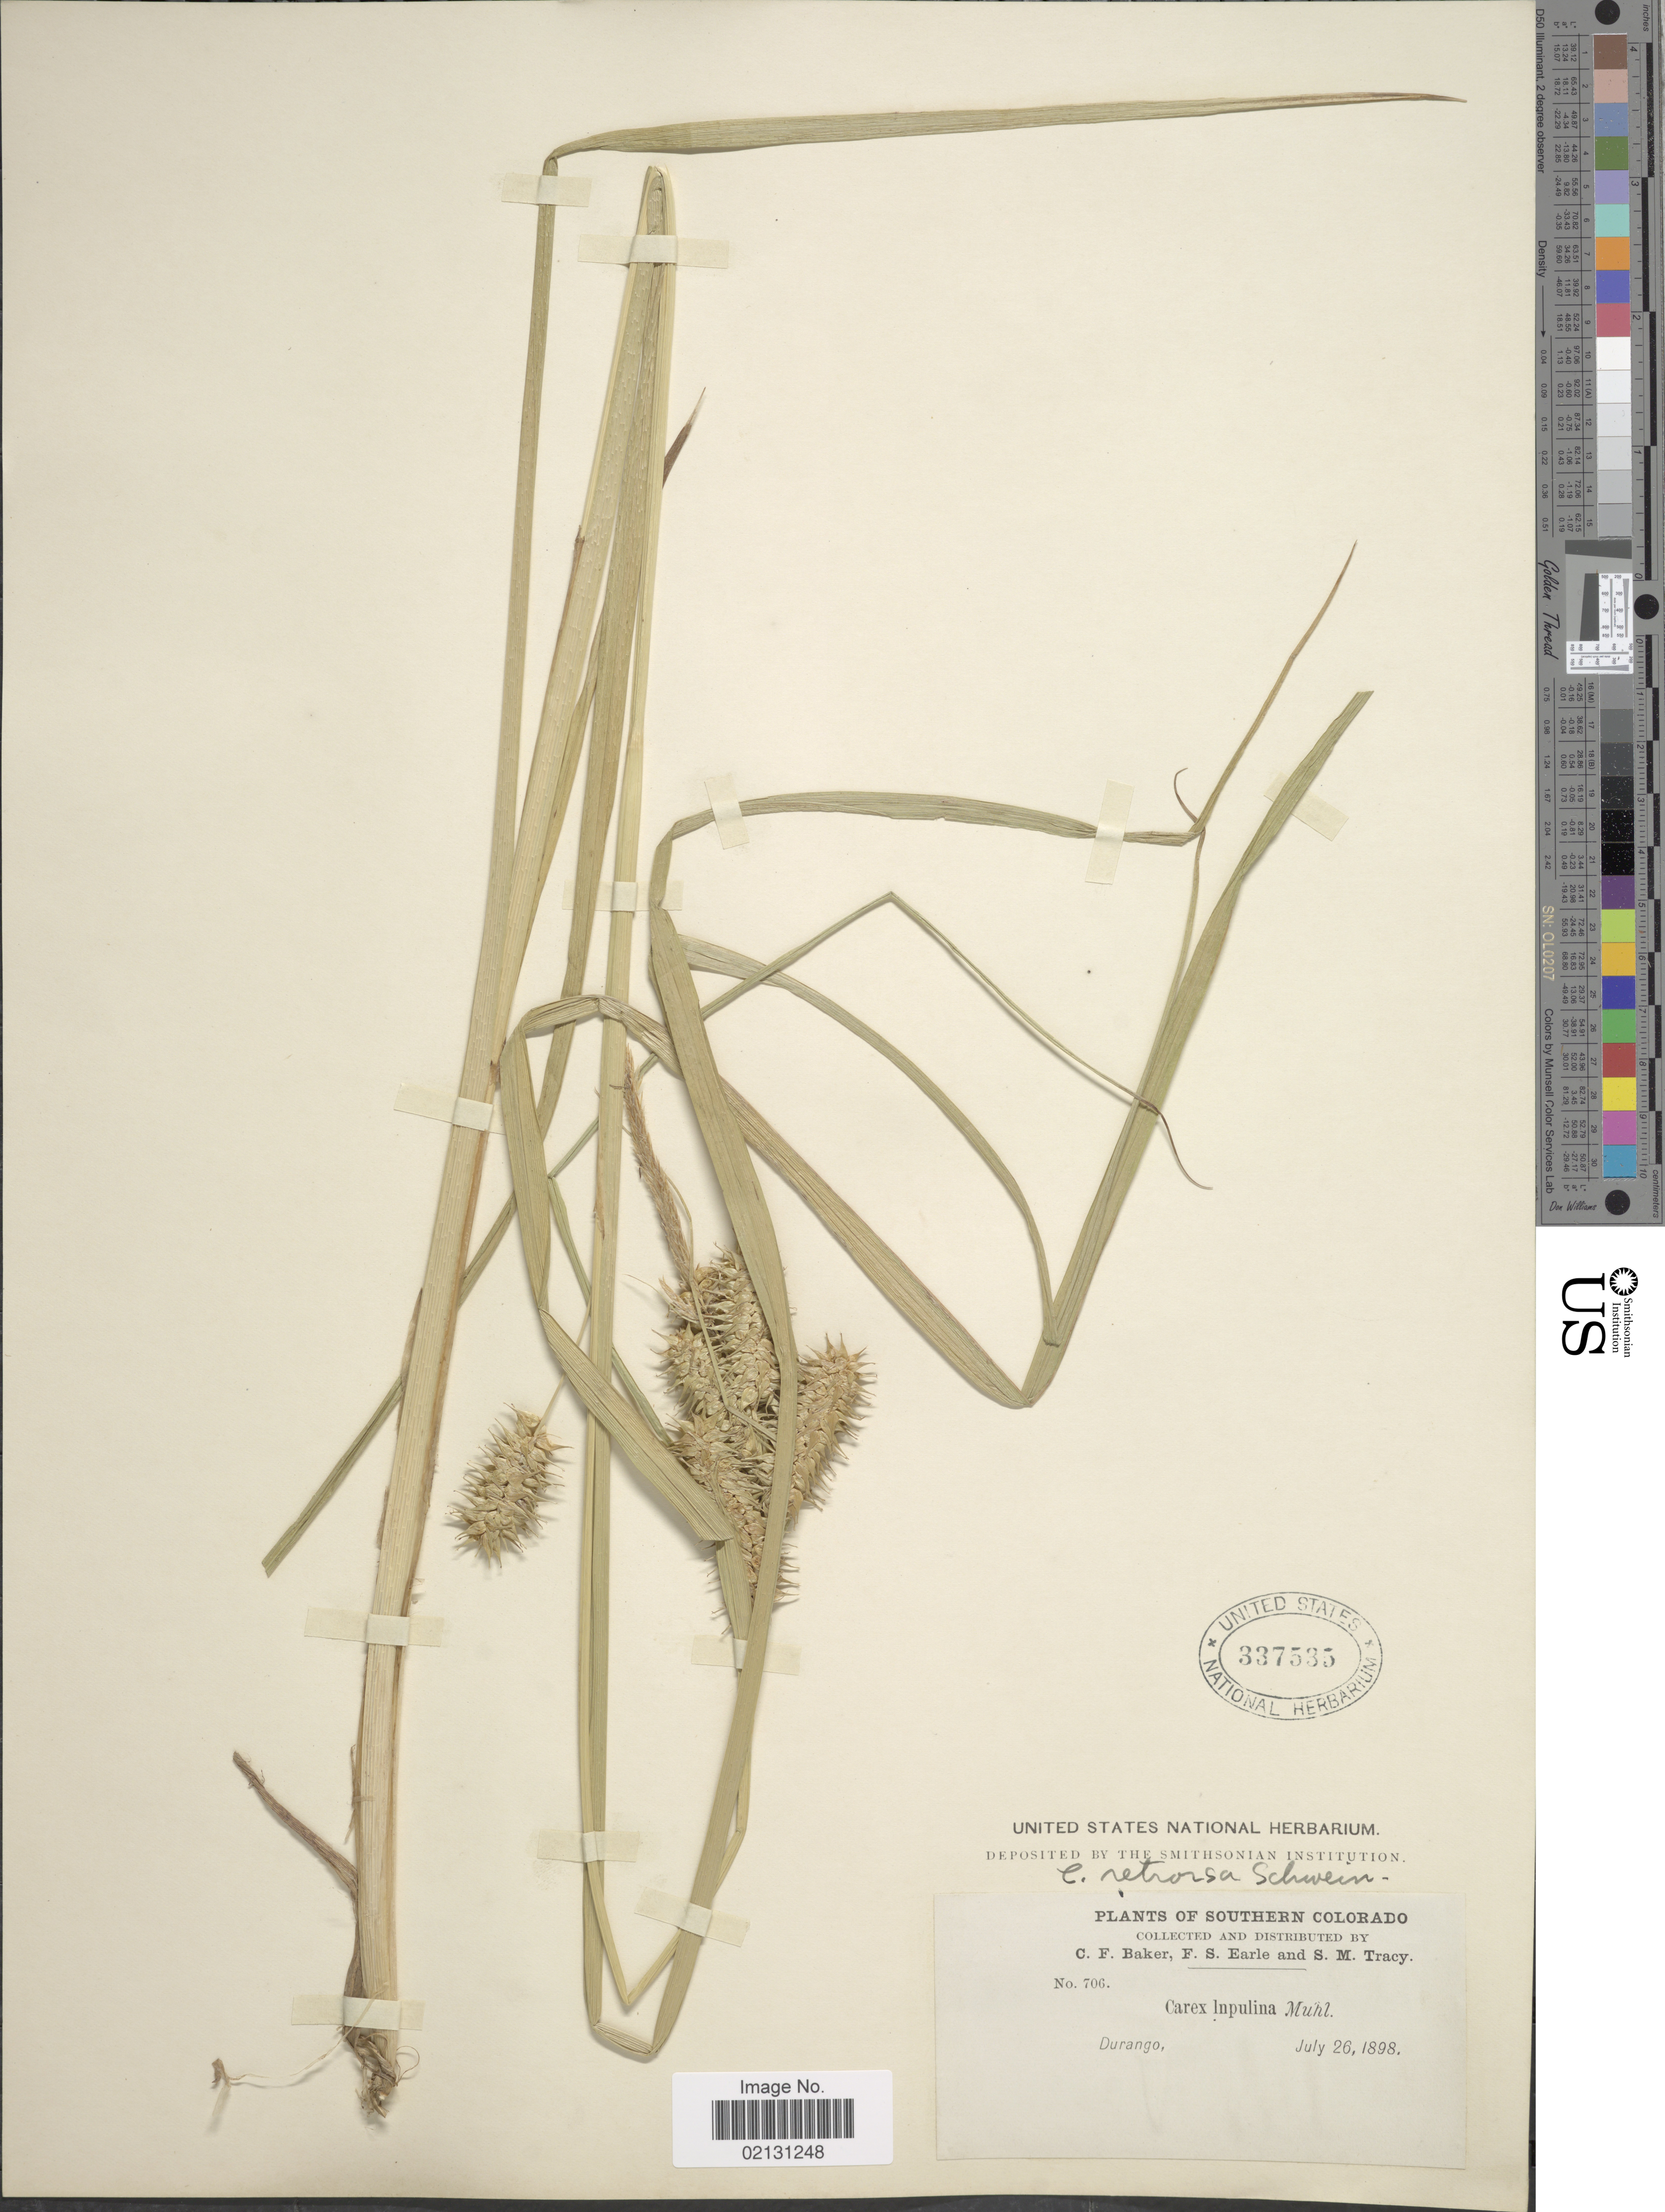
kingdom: Plantae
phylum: Tracheophyta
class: Liliopsida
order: Poales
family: Cyperaceae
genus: Carex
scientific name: Carex retrorsa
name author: Schwein.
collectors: C. F. Baker, F. S. Earle & S. M. Tracy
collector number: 706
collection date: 1898-07-26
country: United States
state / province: Colorado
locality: Southern Colorado, Durango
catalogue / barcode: US 337535